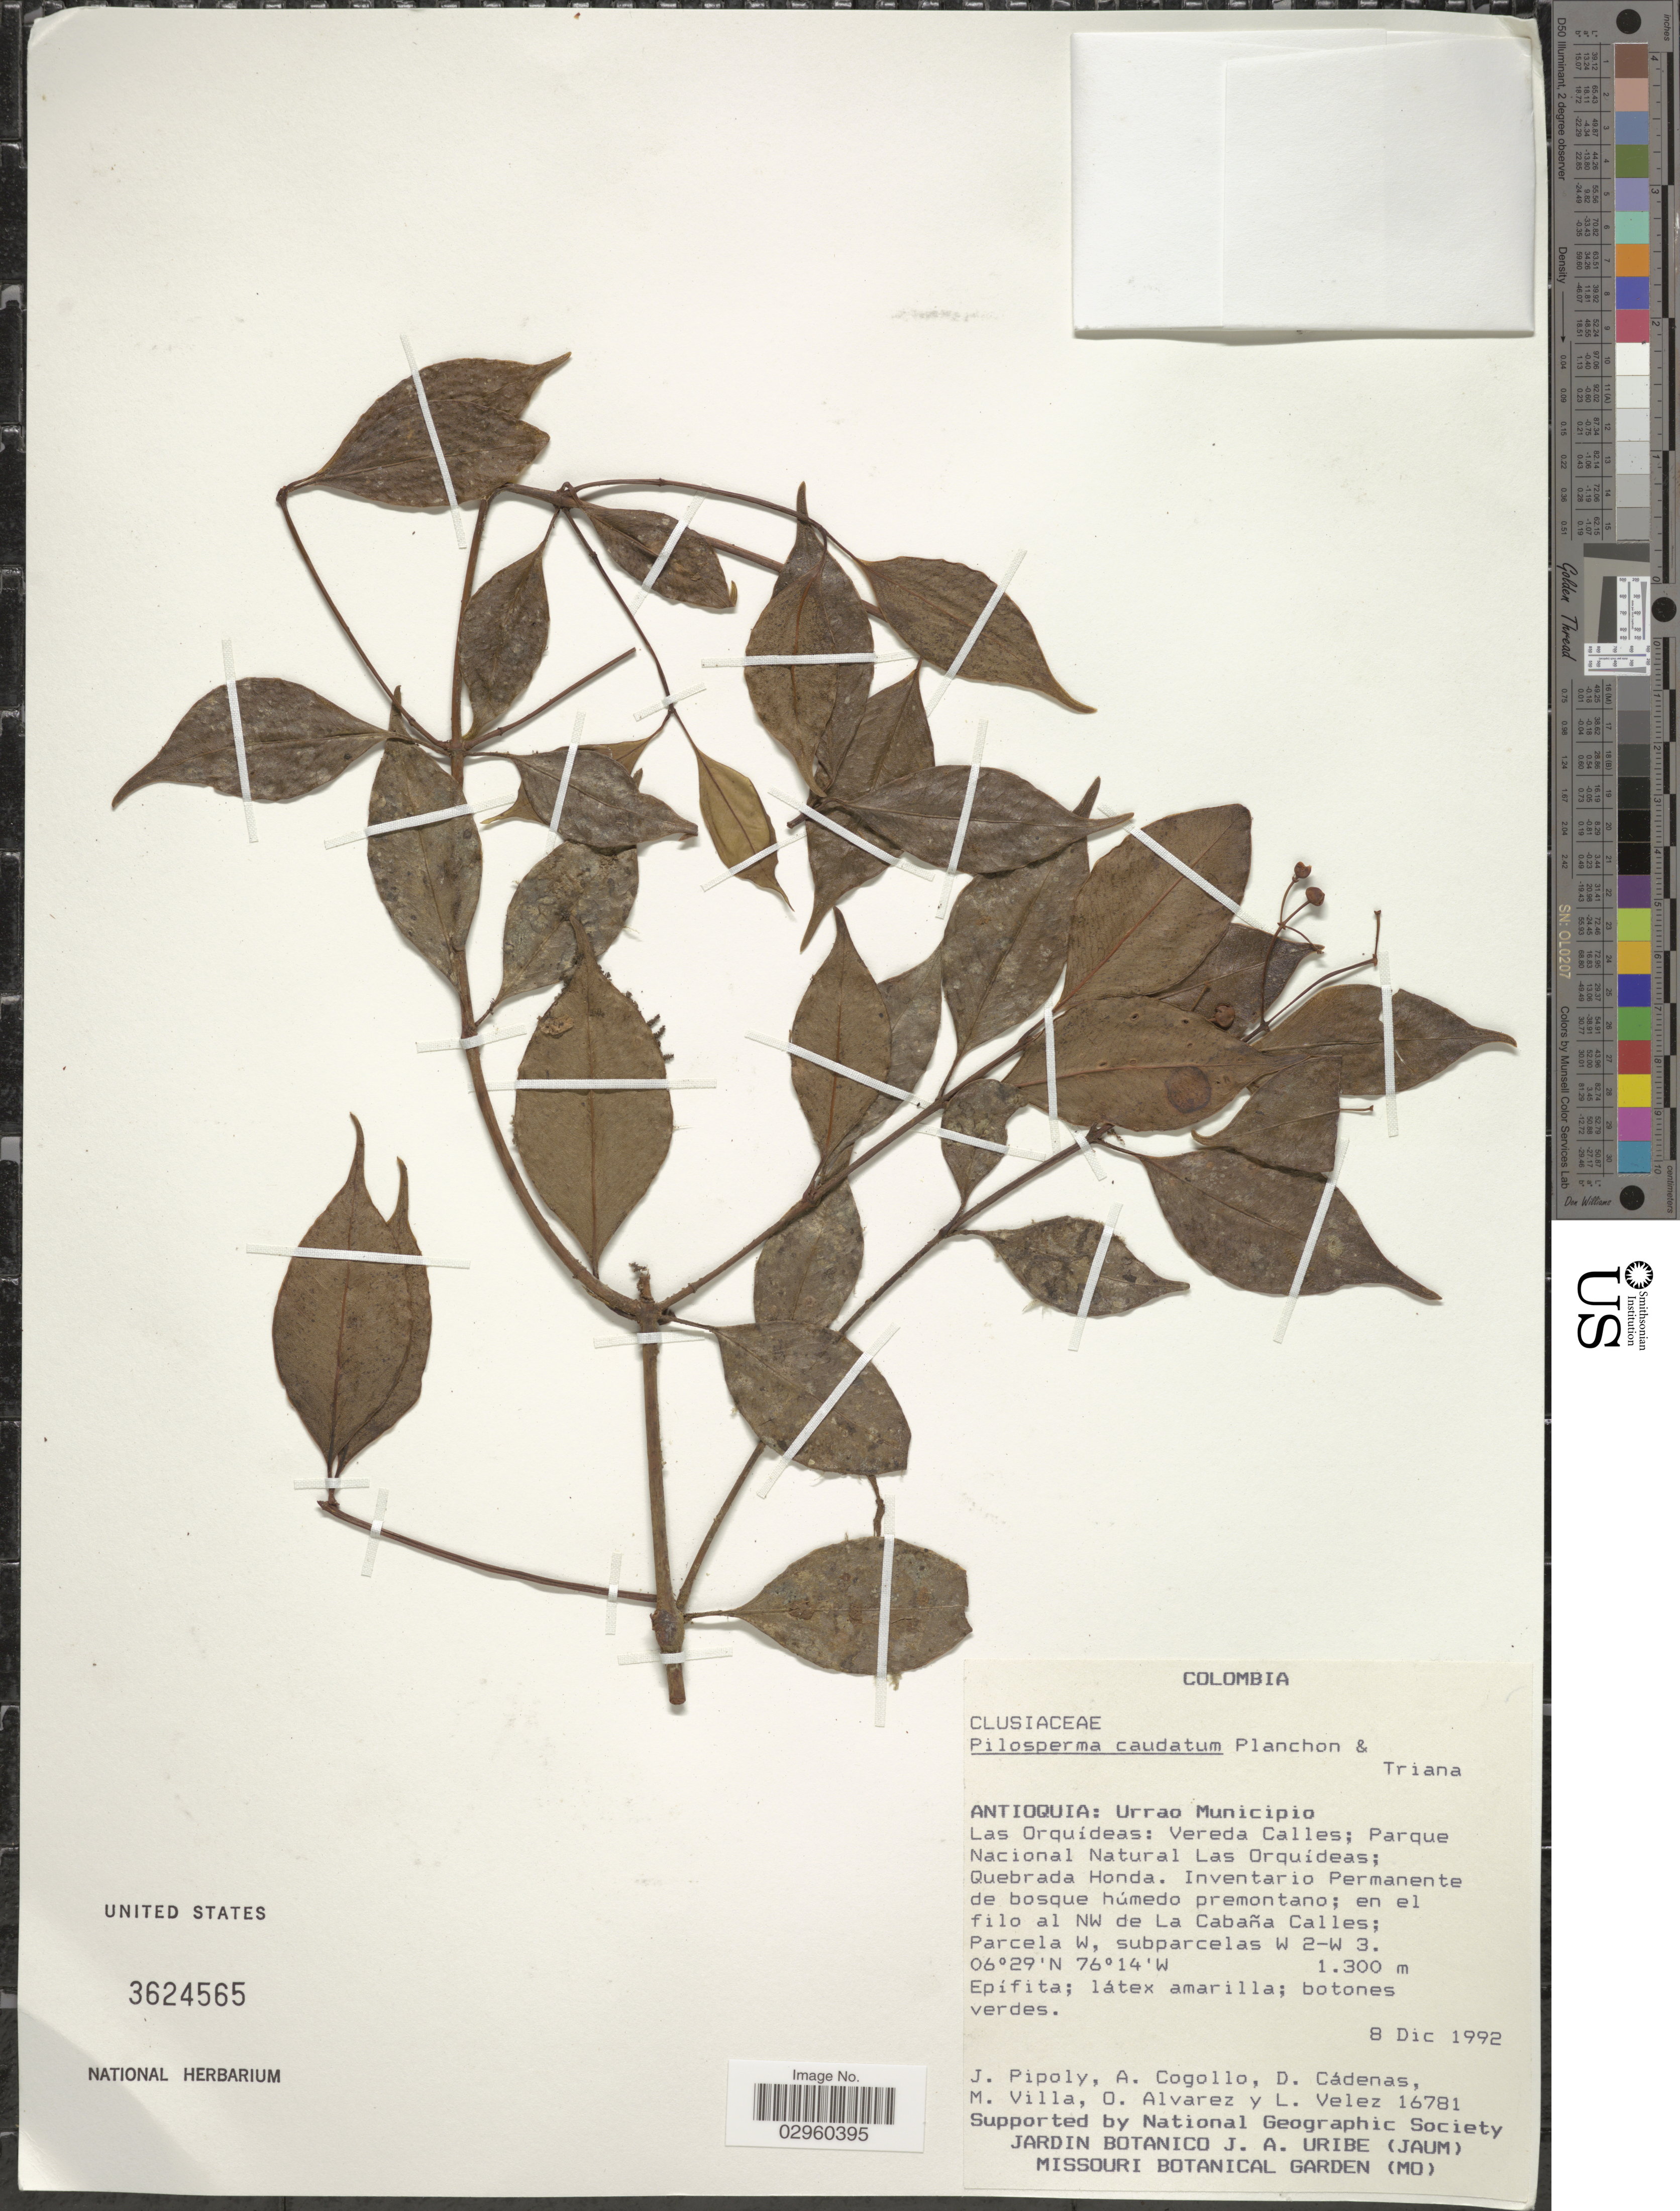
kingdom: Plantae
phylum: Tracheophyta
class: Magnoliopsida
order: Malpighiales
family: Clusiaceae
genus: Clusia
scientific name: Clusia caudata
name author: (Planch. & Triana) Pipoly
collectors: J. J. Pipoly, A. Cogollo, D. Cadenas, M. Villa & et al.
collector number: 16781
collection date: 1992-12-08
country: Colombia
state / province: Antioquia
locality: Antioquia: Urrao Municipio. Las Orquídeas: Vereda Calles; Parque Nacional Natural Las Orquídeas; Quebrada Honda. Inventario Permanente de bosque húmedo premontano; en el filo al NW de La Cabaña Calles; Parcela W, subparcelas W 2-W 3.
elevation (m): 1300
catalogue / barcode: US 3624565